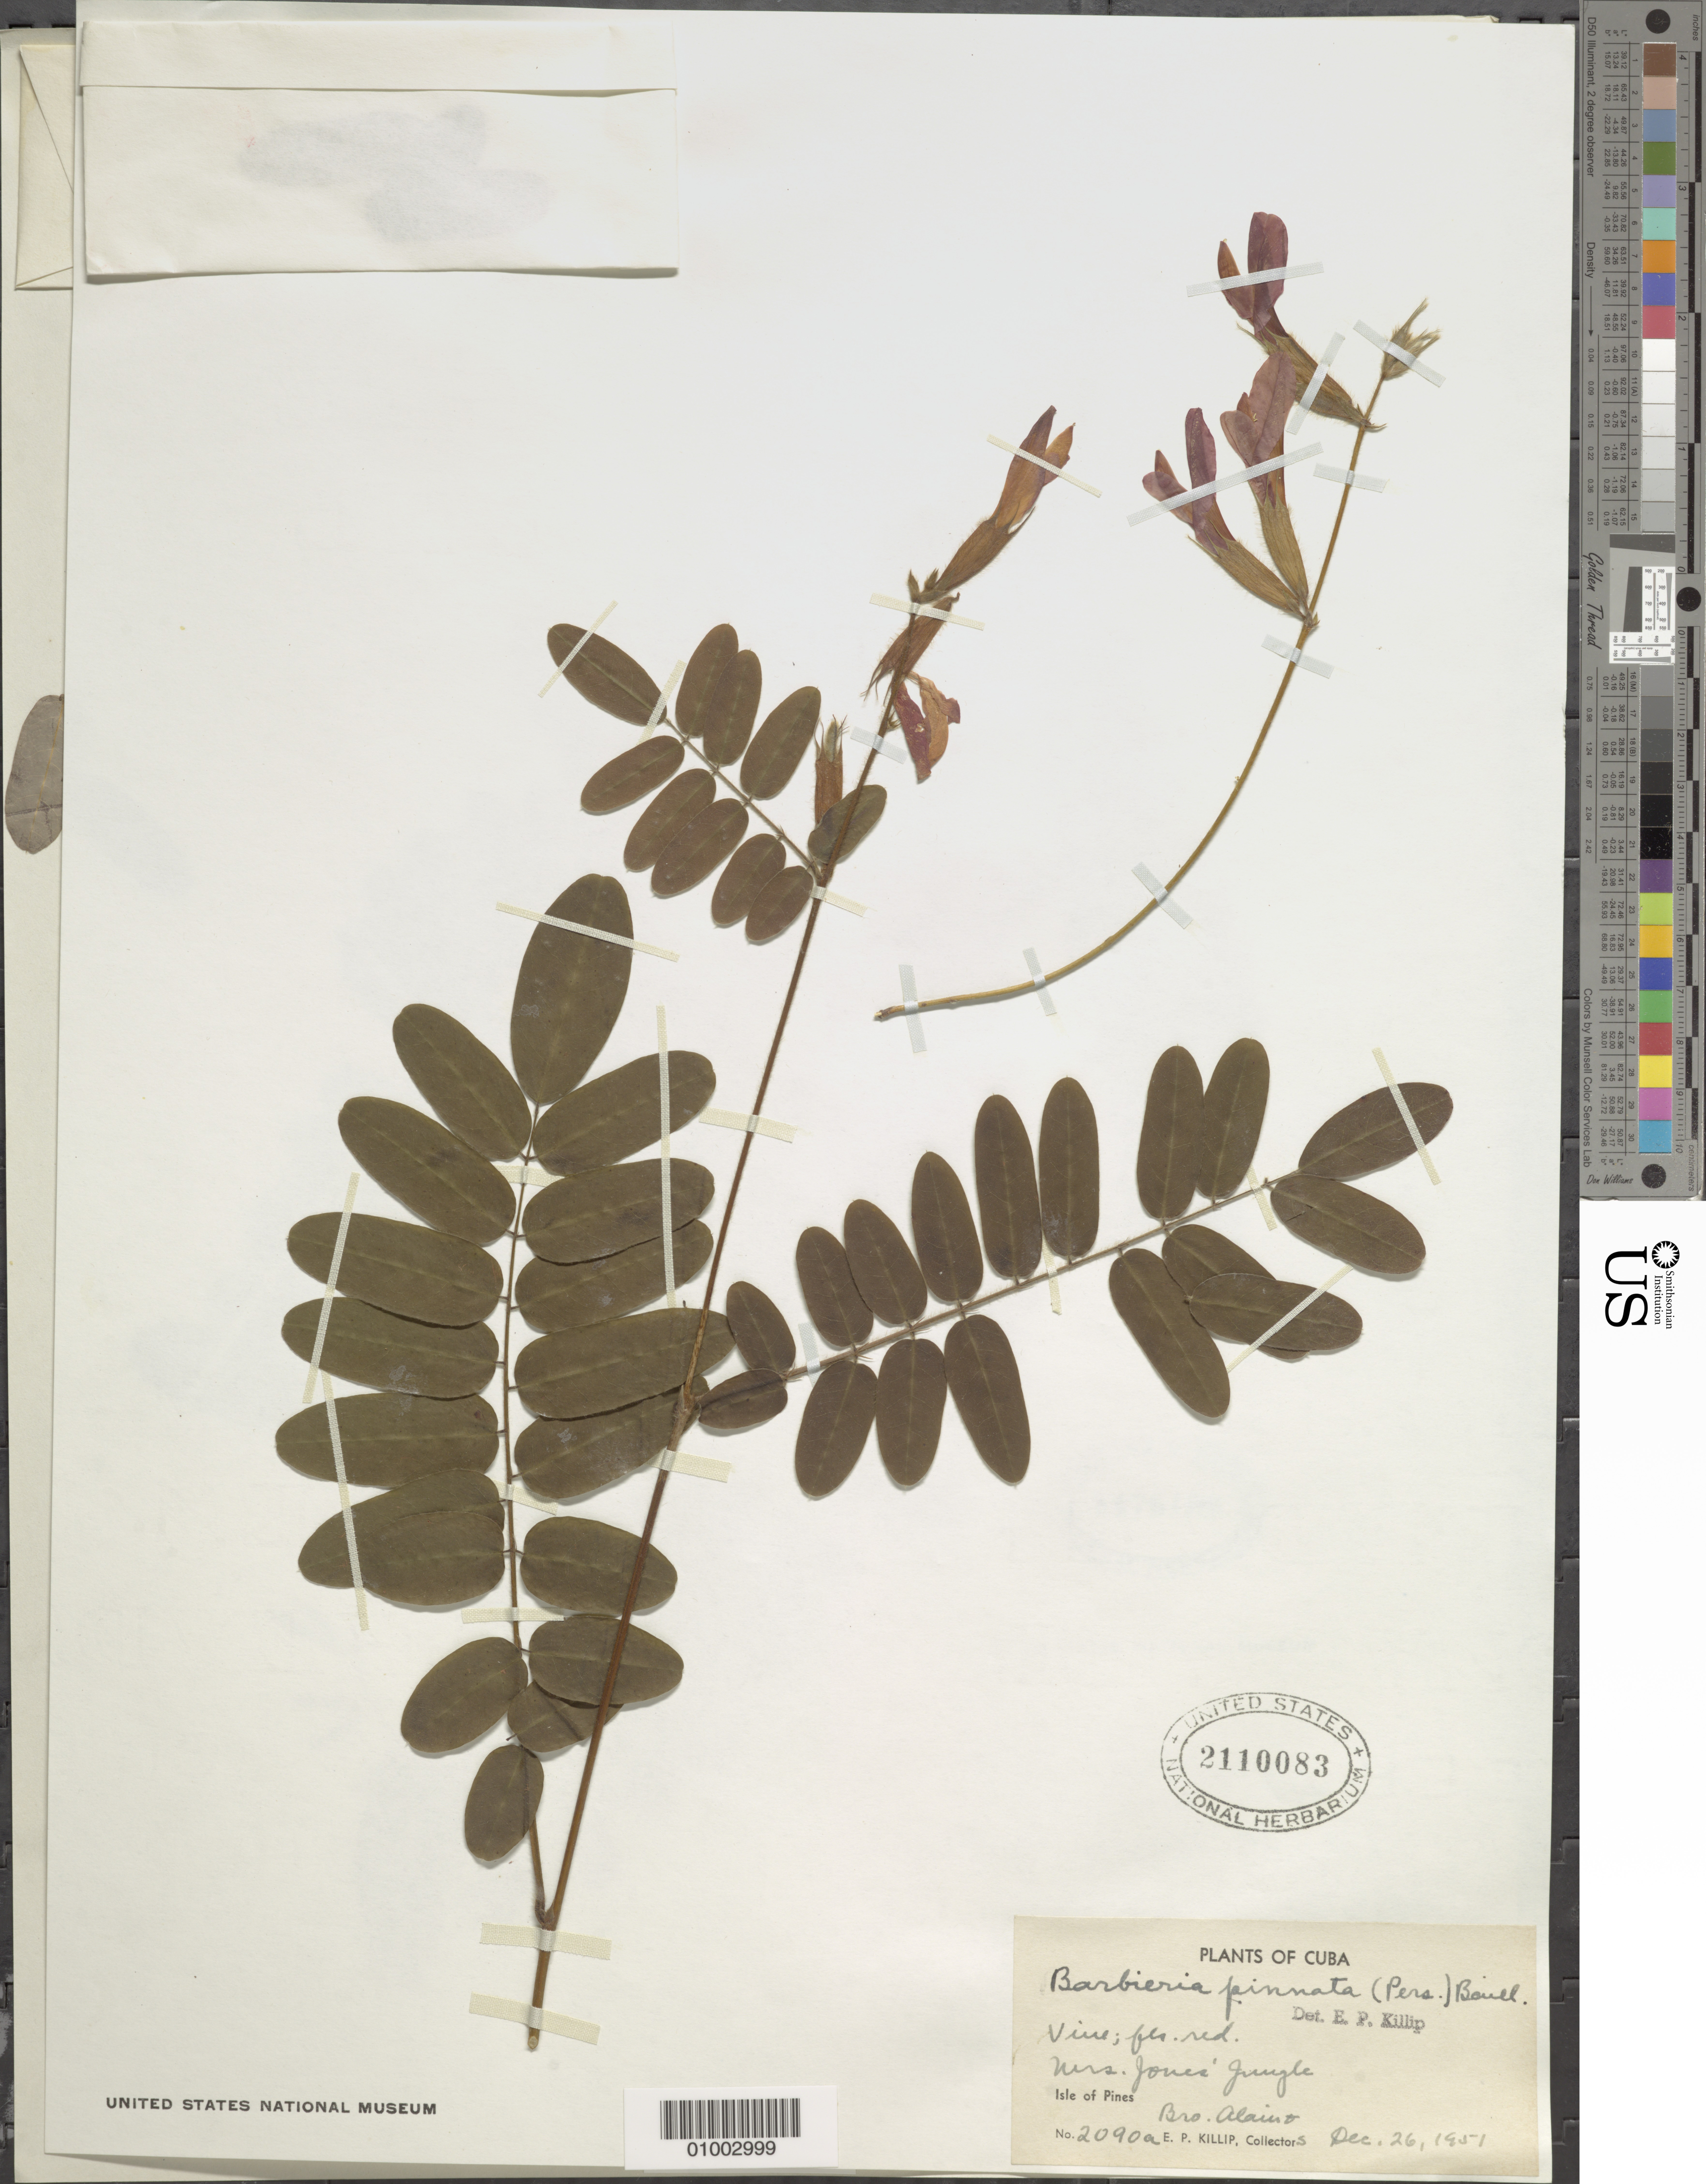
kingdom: Plantae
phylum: Tracheophyta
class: Magnoliopsida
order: Fabales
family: Fabaceae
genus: Barbieria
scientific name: Barbieria pinnata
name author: (Pers.) Baill.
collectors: E. P. Killip & A. H. Liogier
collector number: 2090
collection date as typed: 26 Dec 1951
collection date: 1951-12-26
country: Cuba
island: Isla de la Juventud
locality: Mrs Jones' Jungle, Isle of Pines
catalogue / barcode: US 2110083